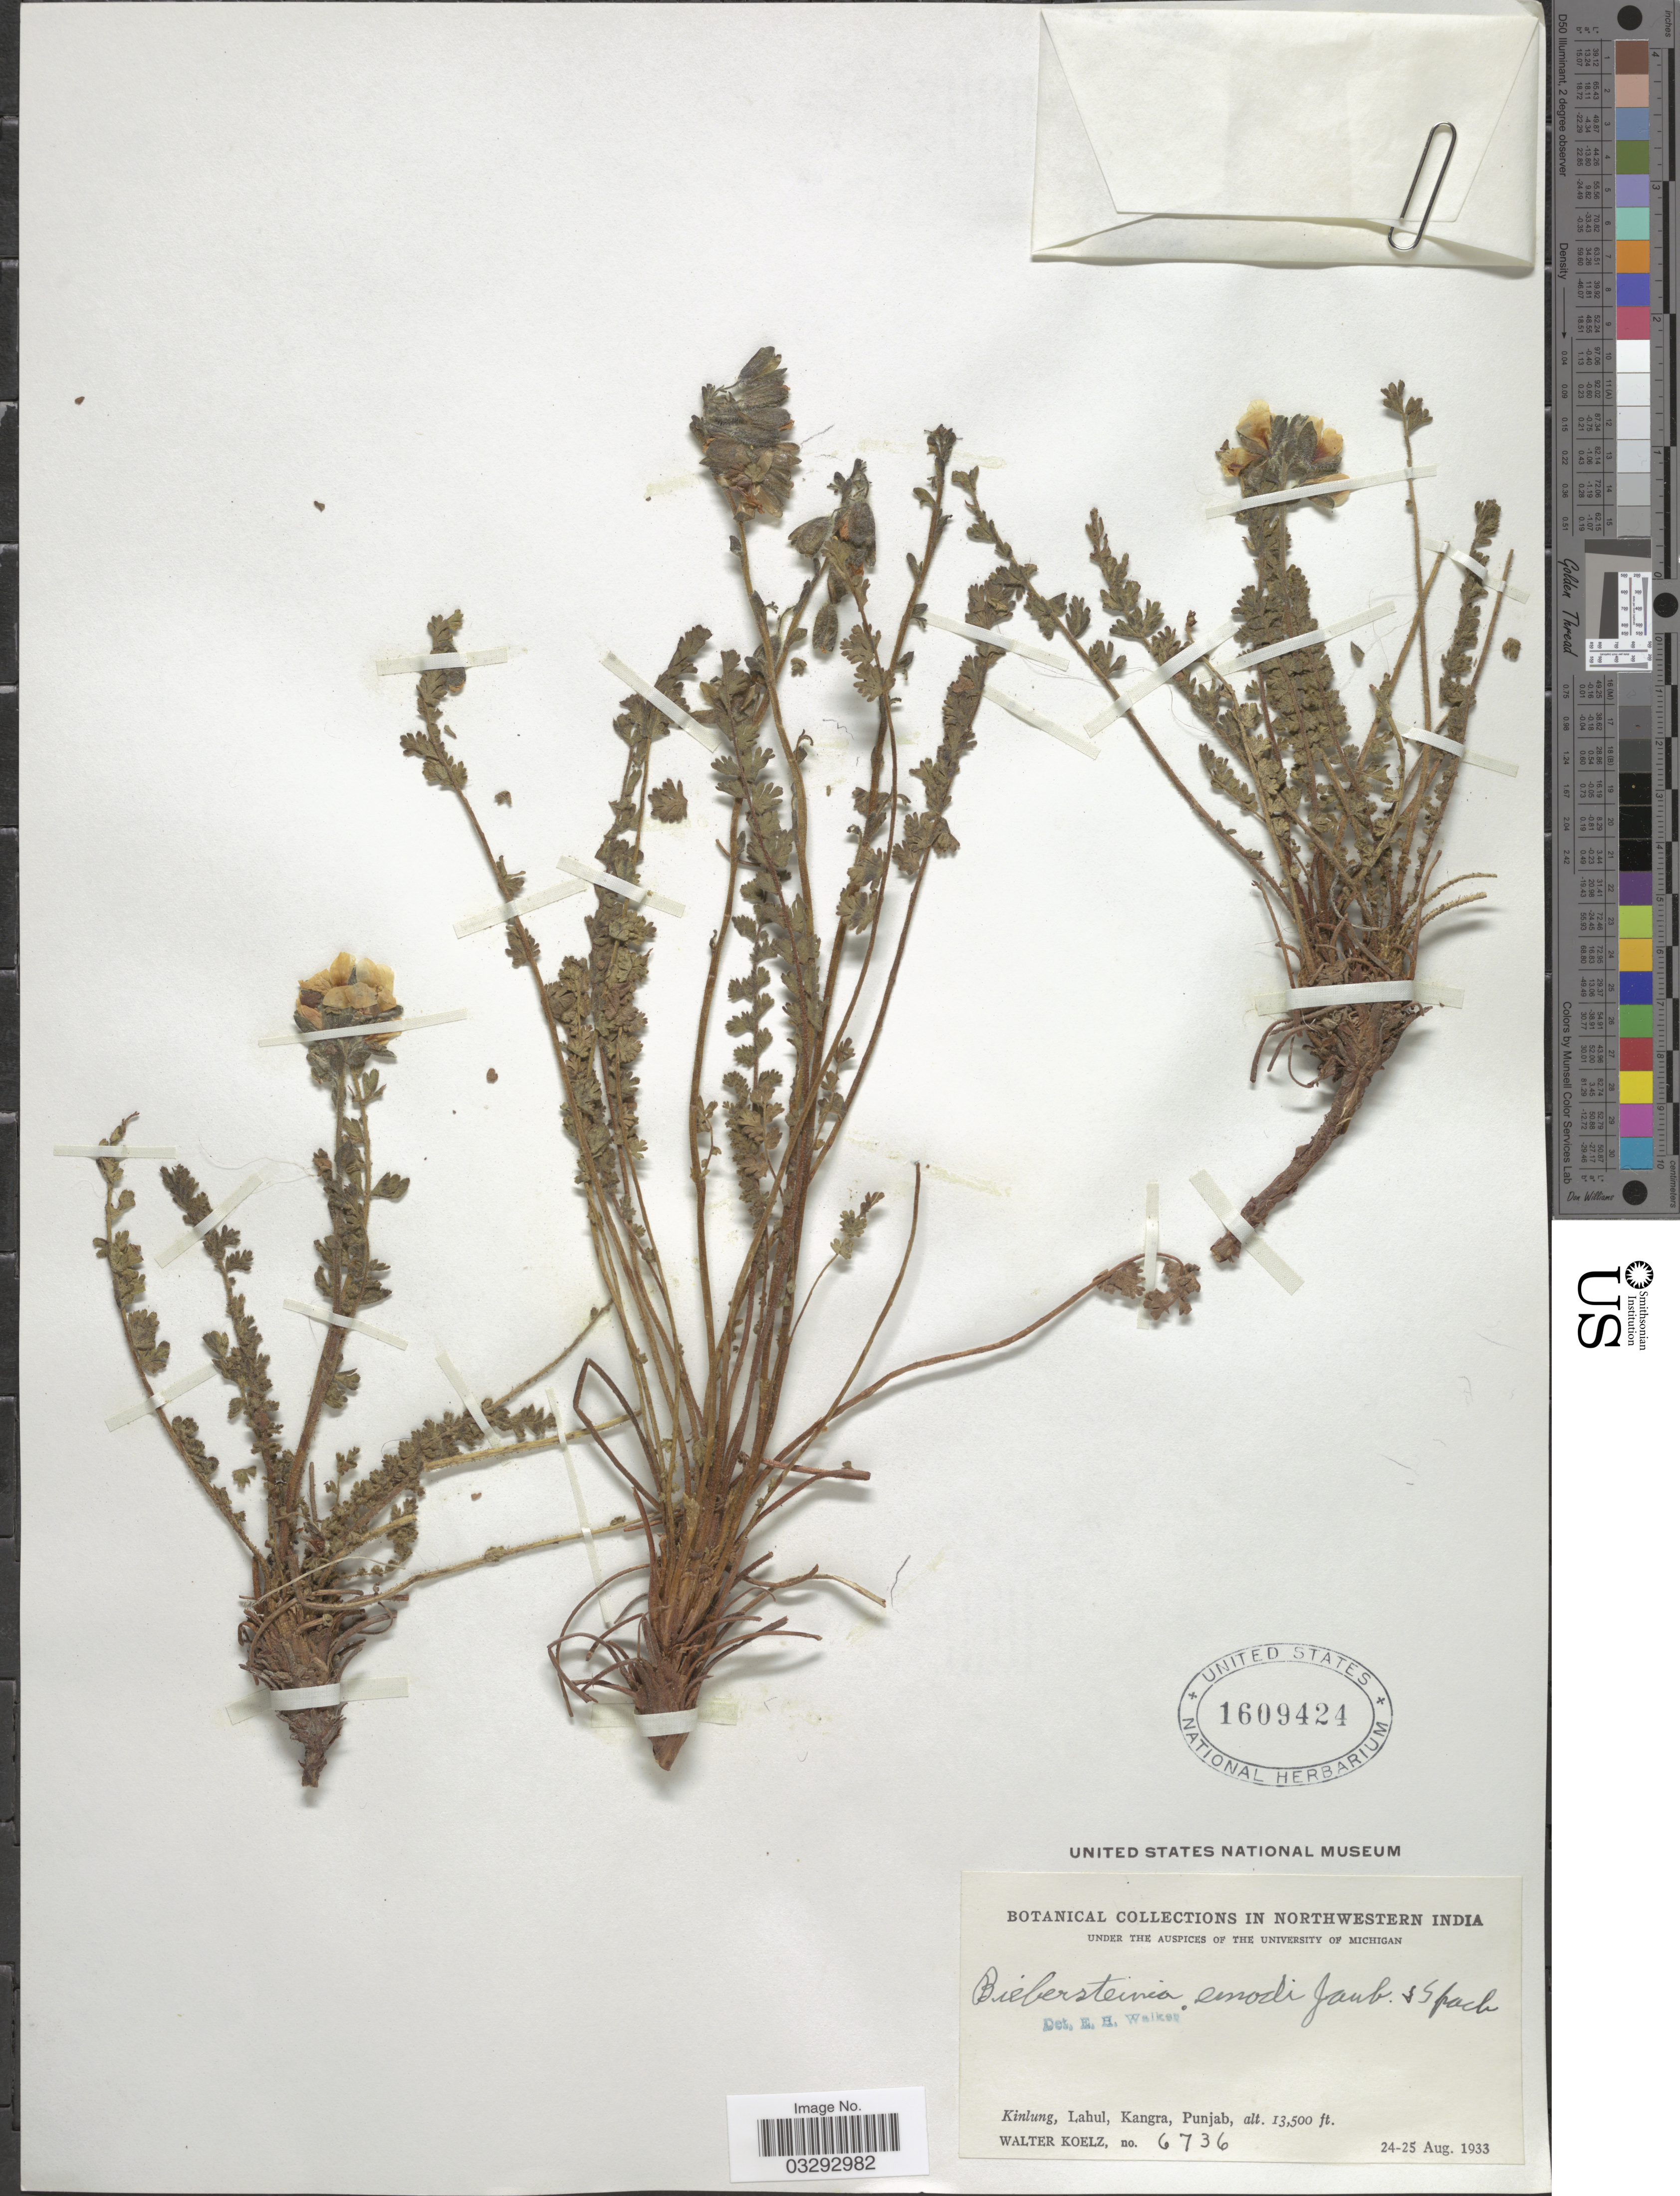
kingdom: Plantae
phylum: Tracheophyta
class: Magnoliopsida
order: Sapindales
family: Biebersteiniaceae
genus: Biebersteinia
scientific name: Biebersteinia odora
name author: Stephan ex Fisch.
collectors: W. N. Koelz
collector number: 6737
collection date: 1933-08-24/1933-08-25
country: India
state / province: Punjab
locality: Northwestern India, Kinlung, Lahul, Kangra, Punjab.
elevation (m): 4115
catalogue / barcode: US 1609424